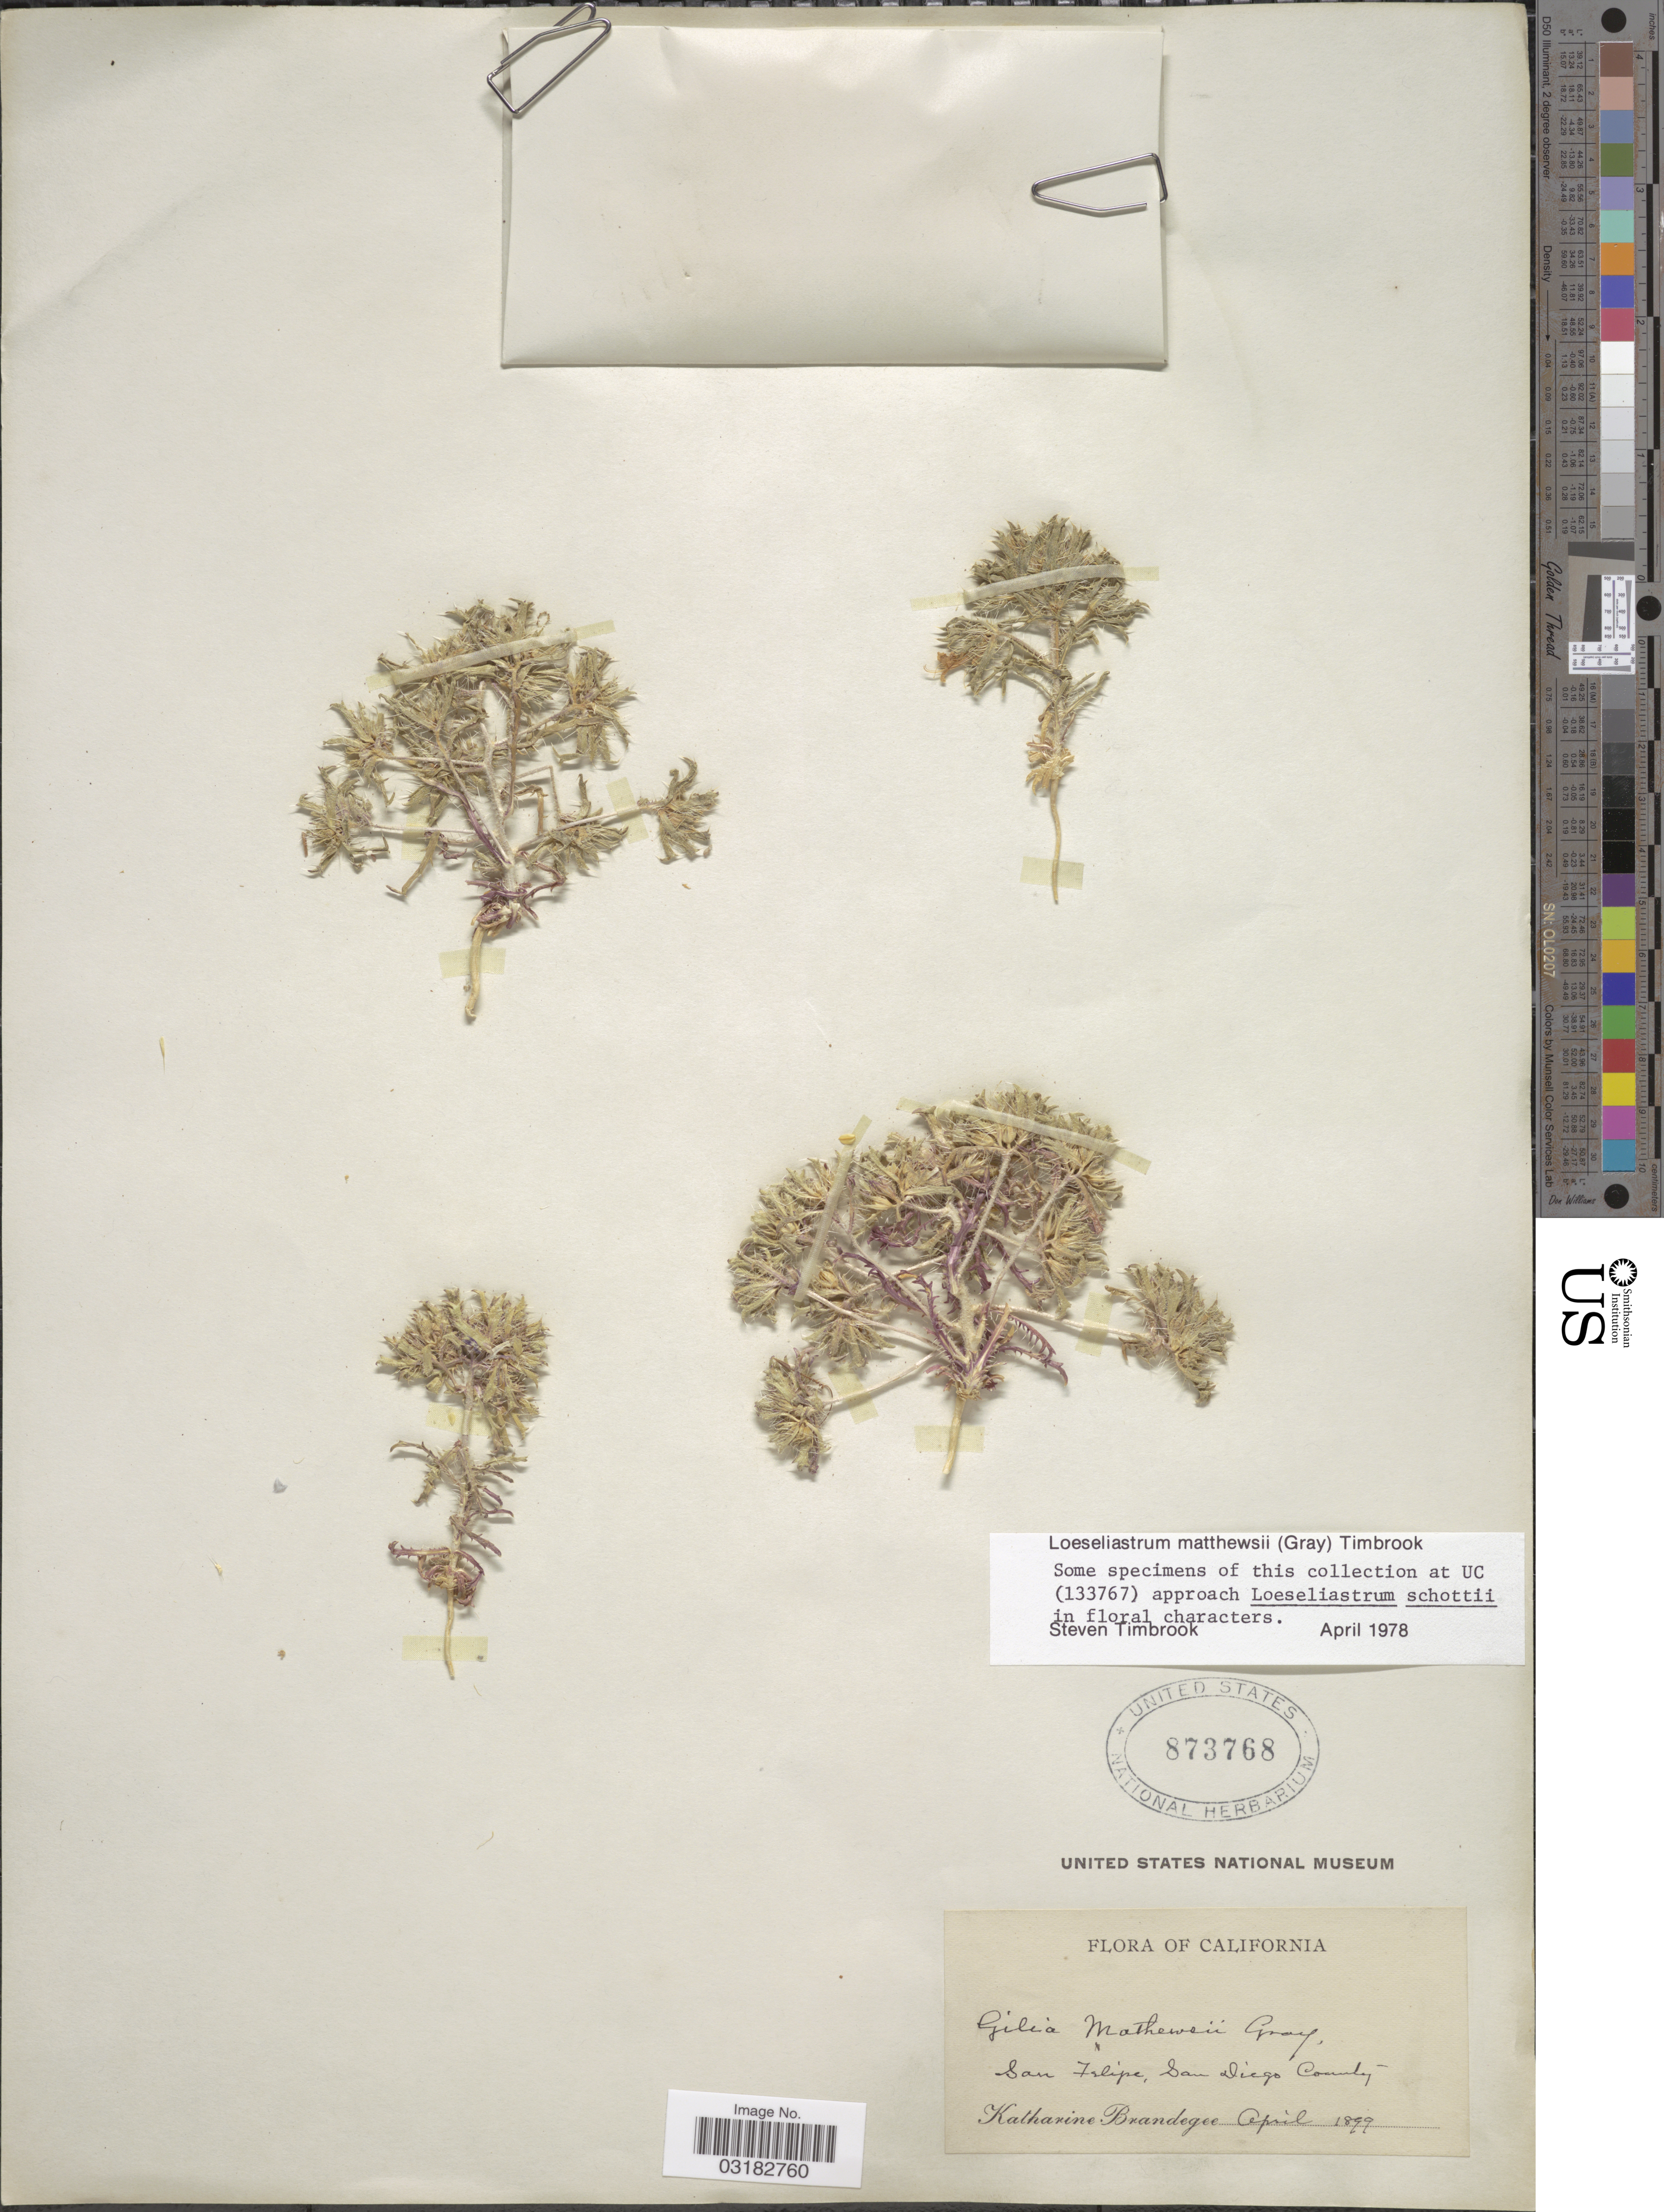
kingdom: Plantae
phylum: Tracheophyta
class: Magnoliopsida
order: Ericales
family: Polemoniaceae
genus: Loeseliastrum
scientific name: Loeseliastrum matthewsii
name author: (A. Gray) Timbrook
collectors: M. K. Brandegee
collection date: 1899-04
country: United States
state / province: California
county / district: San Diego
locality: San Felipe, San Diego County,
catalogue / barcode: US 873768